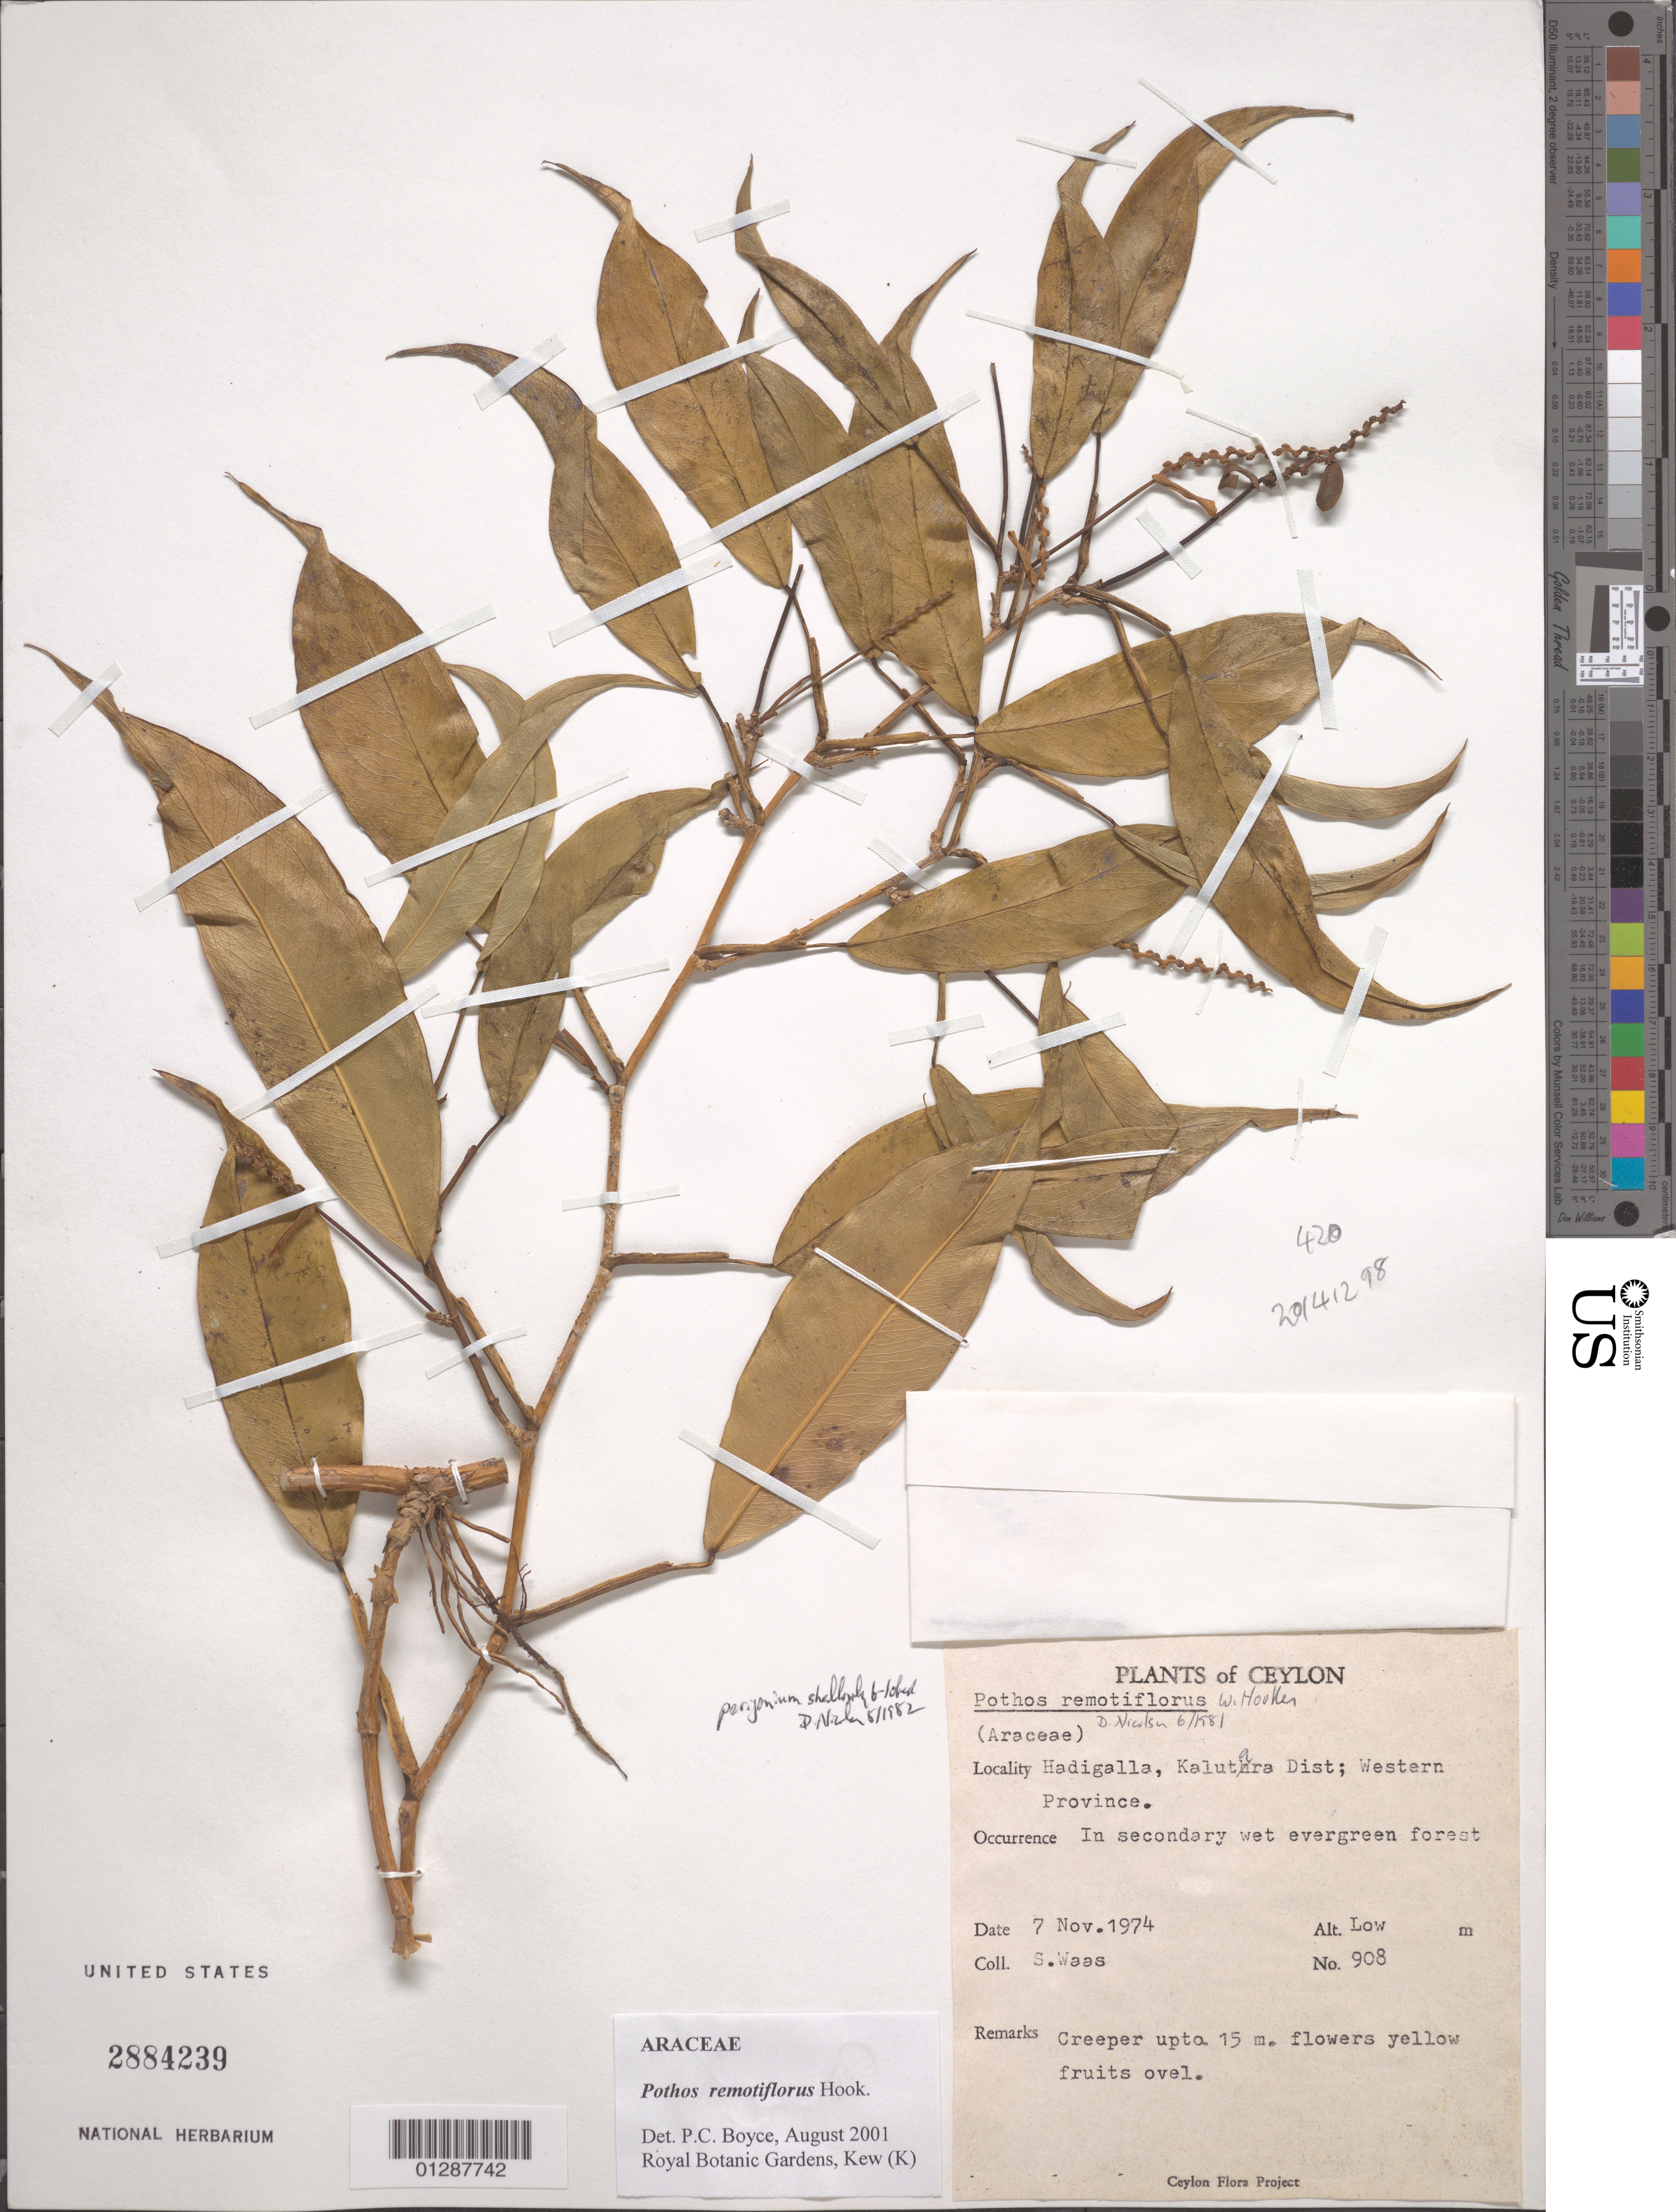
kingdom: Plantae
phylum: Tracheophyta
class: Liliopsida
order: Alismatales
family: Araceae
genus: Pothos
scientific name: Pothos remotiflorus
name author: Hook.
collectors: S. Waas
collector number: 908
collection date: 1974-11-07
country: Sri Lanka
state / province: Western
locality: Ceylon. Hadigalla, Kalutara Dist.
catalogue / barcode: US 2884239